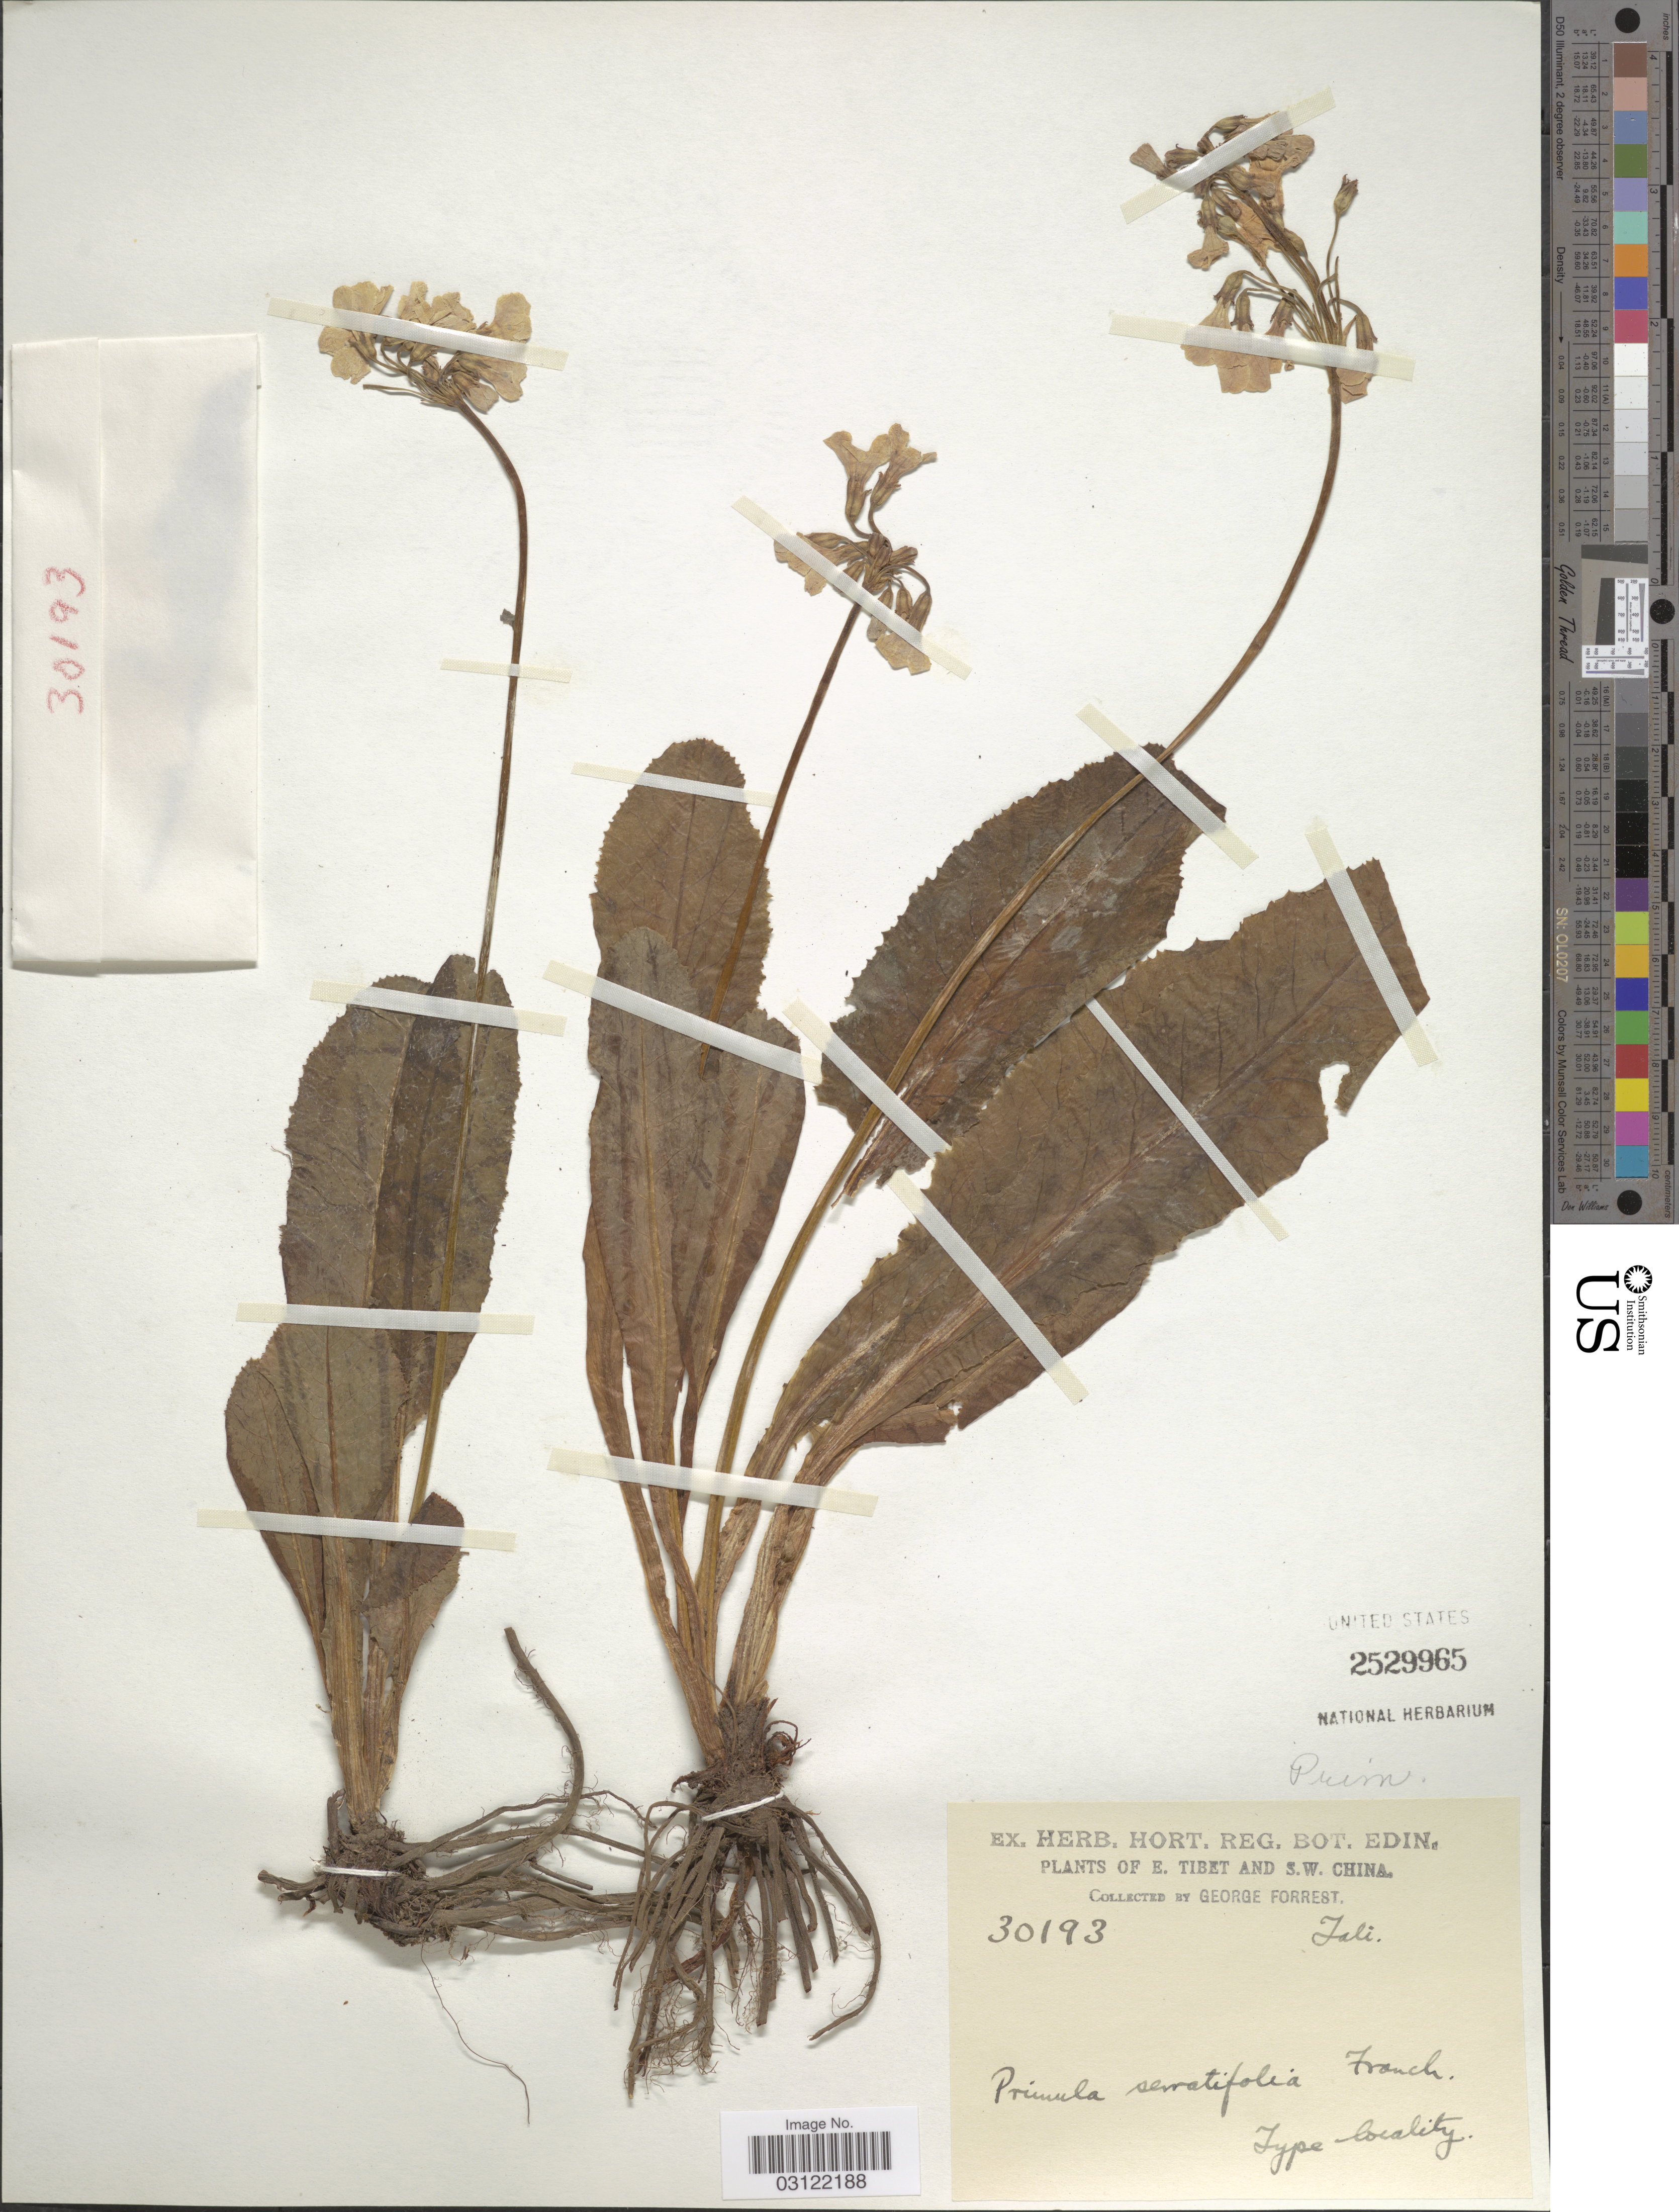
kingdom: Plantae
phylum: Tracheophyta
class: Magnoliopsida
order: Ericales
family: Primulaceae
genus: Primula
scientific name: Primula serratifolia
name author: Franch.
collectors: G. Forrest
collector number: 30193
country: China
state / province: Xizang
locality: E. Tibet and S. W. China. Tali.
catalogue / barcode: US 2529965